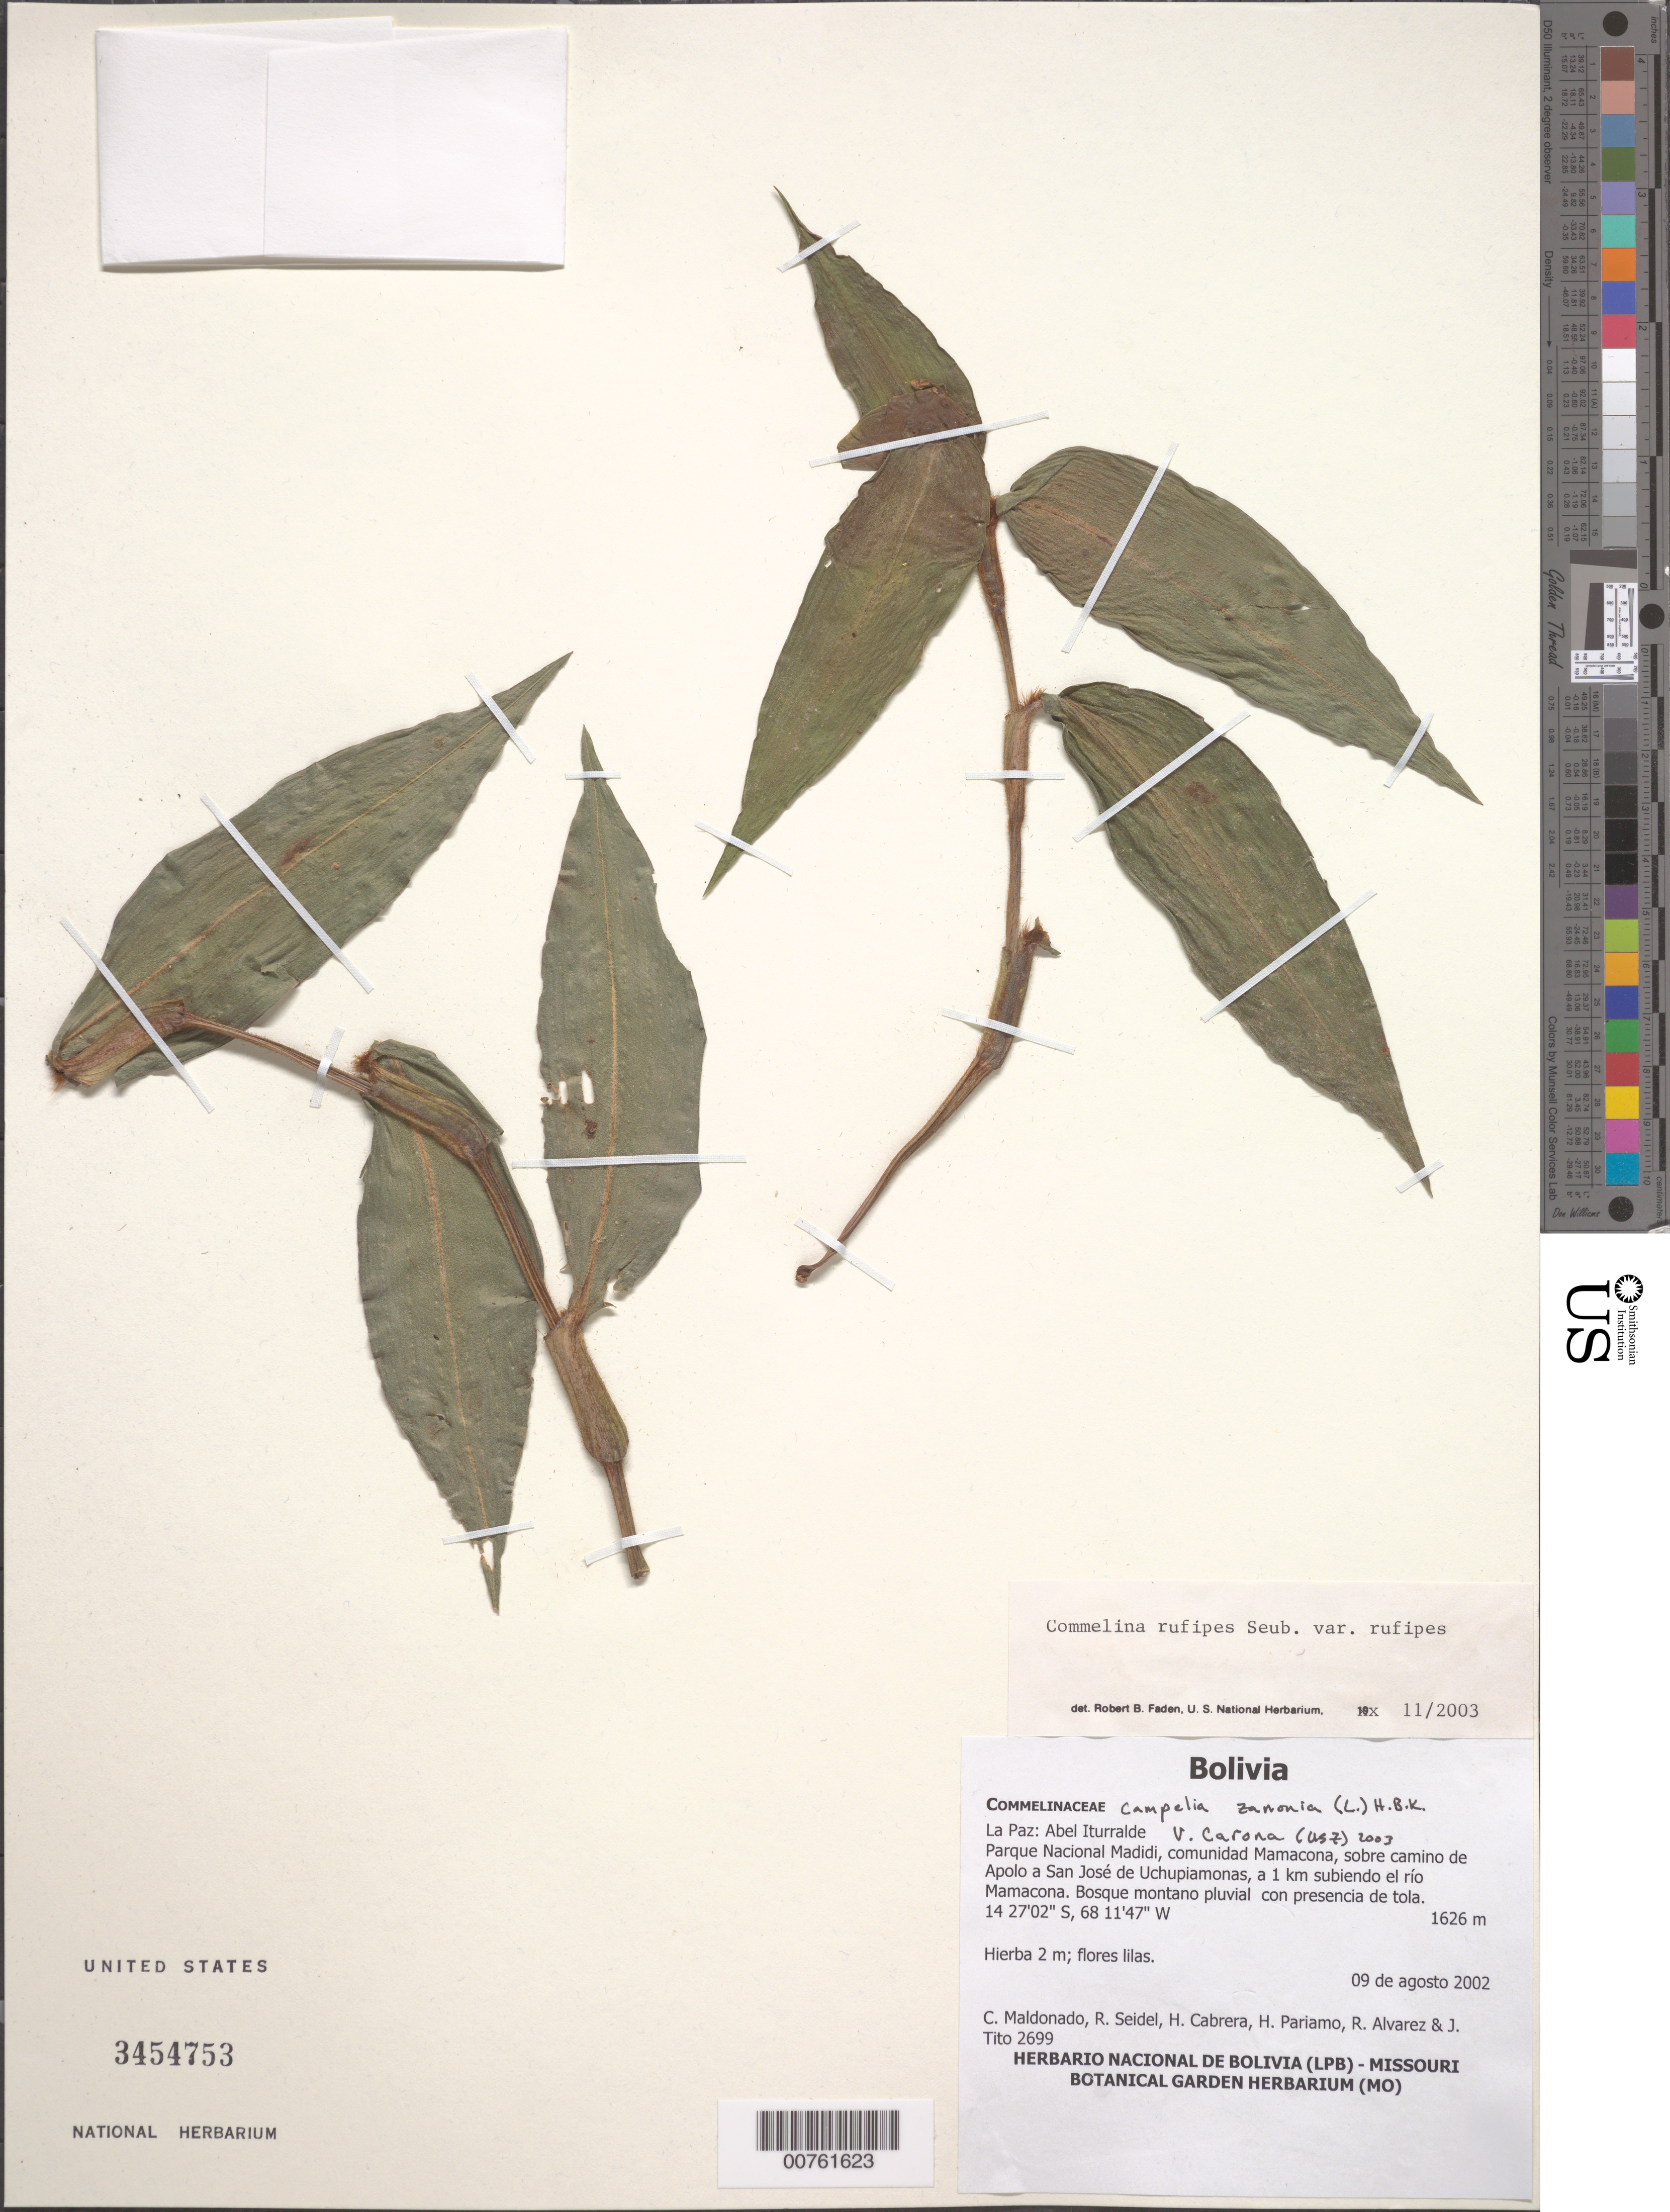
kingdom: Plantae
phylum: Tracheophyta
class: Liliopsida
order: Commelinales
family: Commelinaceae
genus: Commelina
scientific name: Commelina rufipes var. rufipes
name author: Seub.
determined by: Faden, Robert B., (US), Smithsonian Institution - National Museum of Natural History (UNITED STATES)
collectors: C. Maldonado, R. Seidel, H. Cabrera, H. Pariamo, R. Alvarez & J. Tito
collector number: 2699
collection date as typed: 09 Aug 2002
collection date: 2002-08-09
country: Bolivia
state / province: La Paz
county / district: Abel Iturralde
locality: Abel Iturralde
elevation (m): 1626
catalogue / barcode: US 3454753